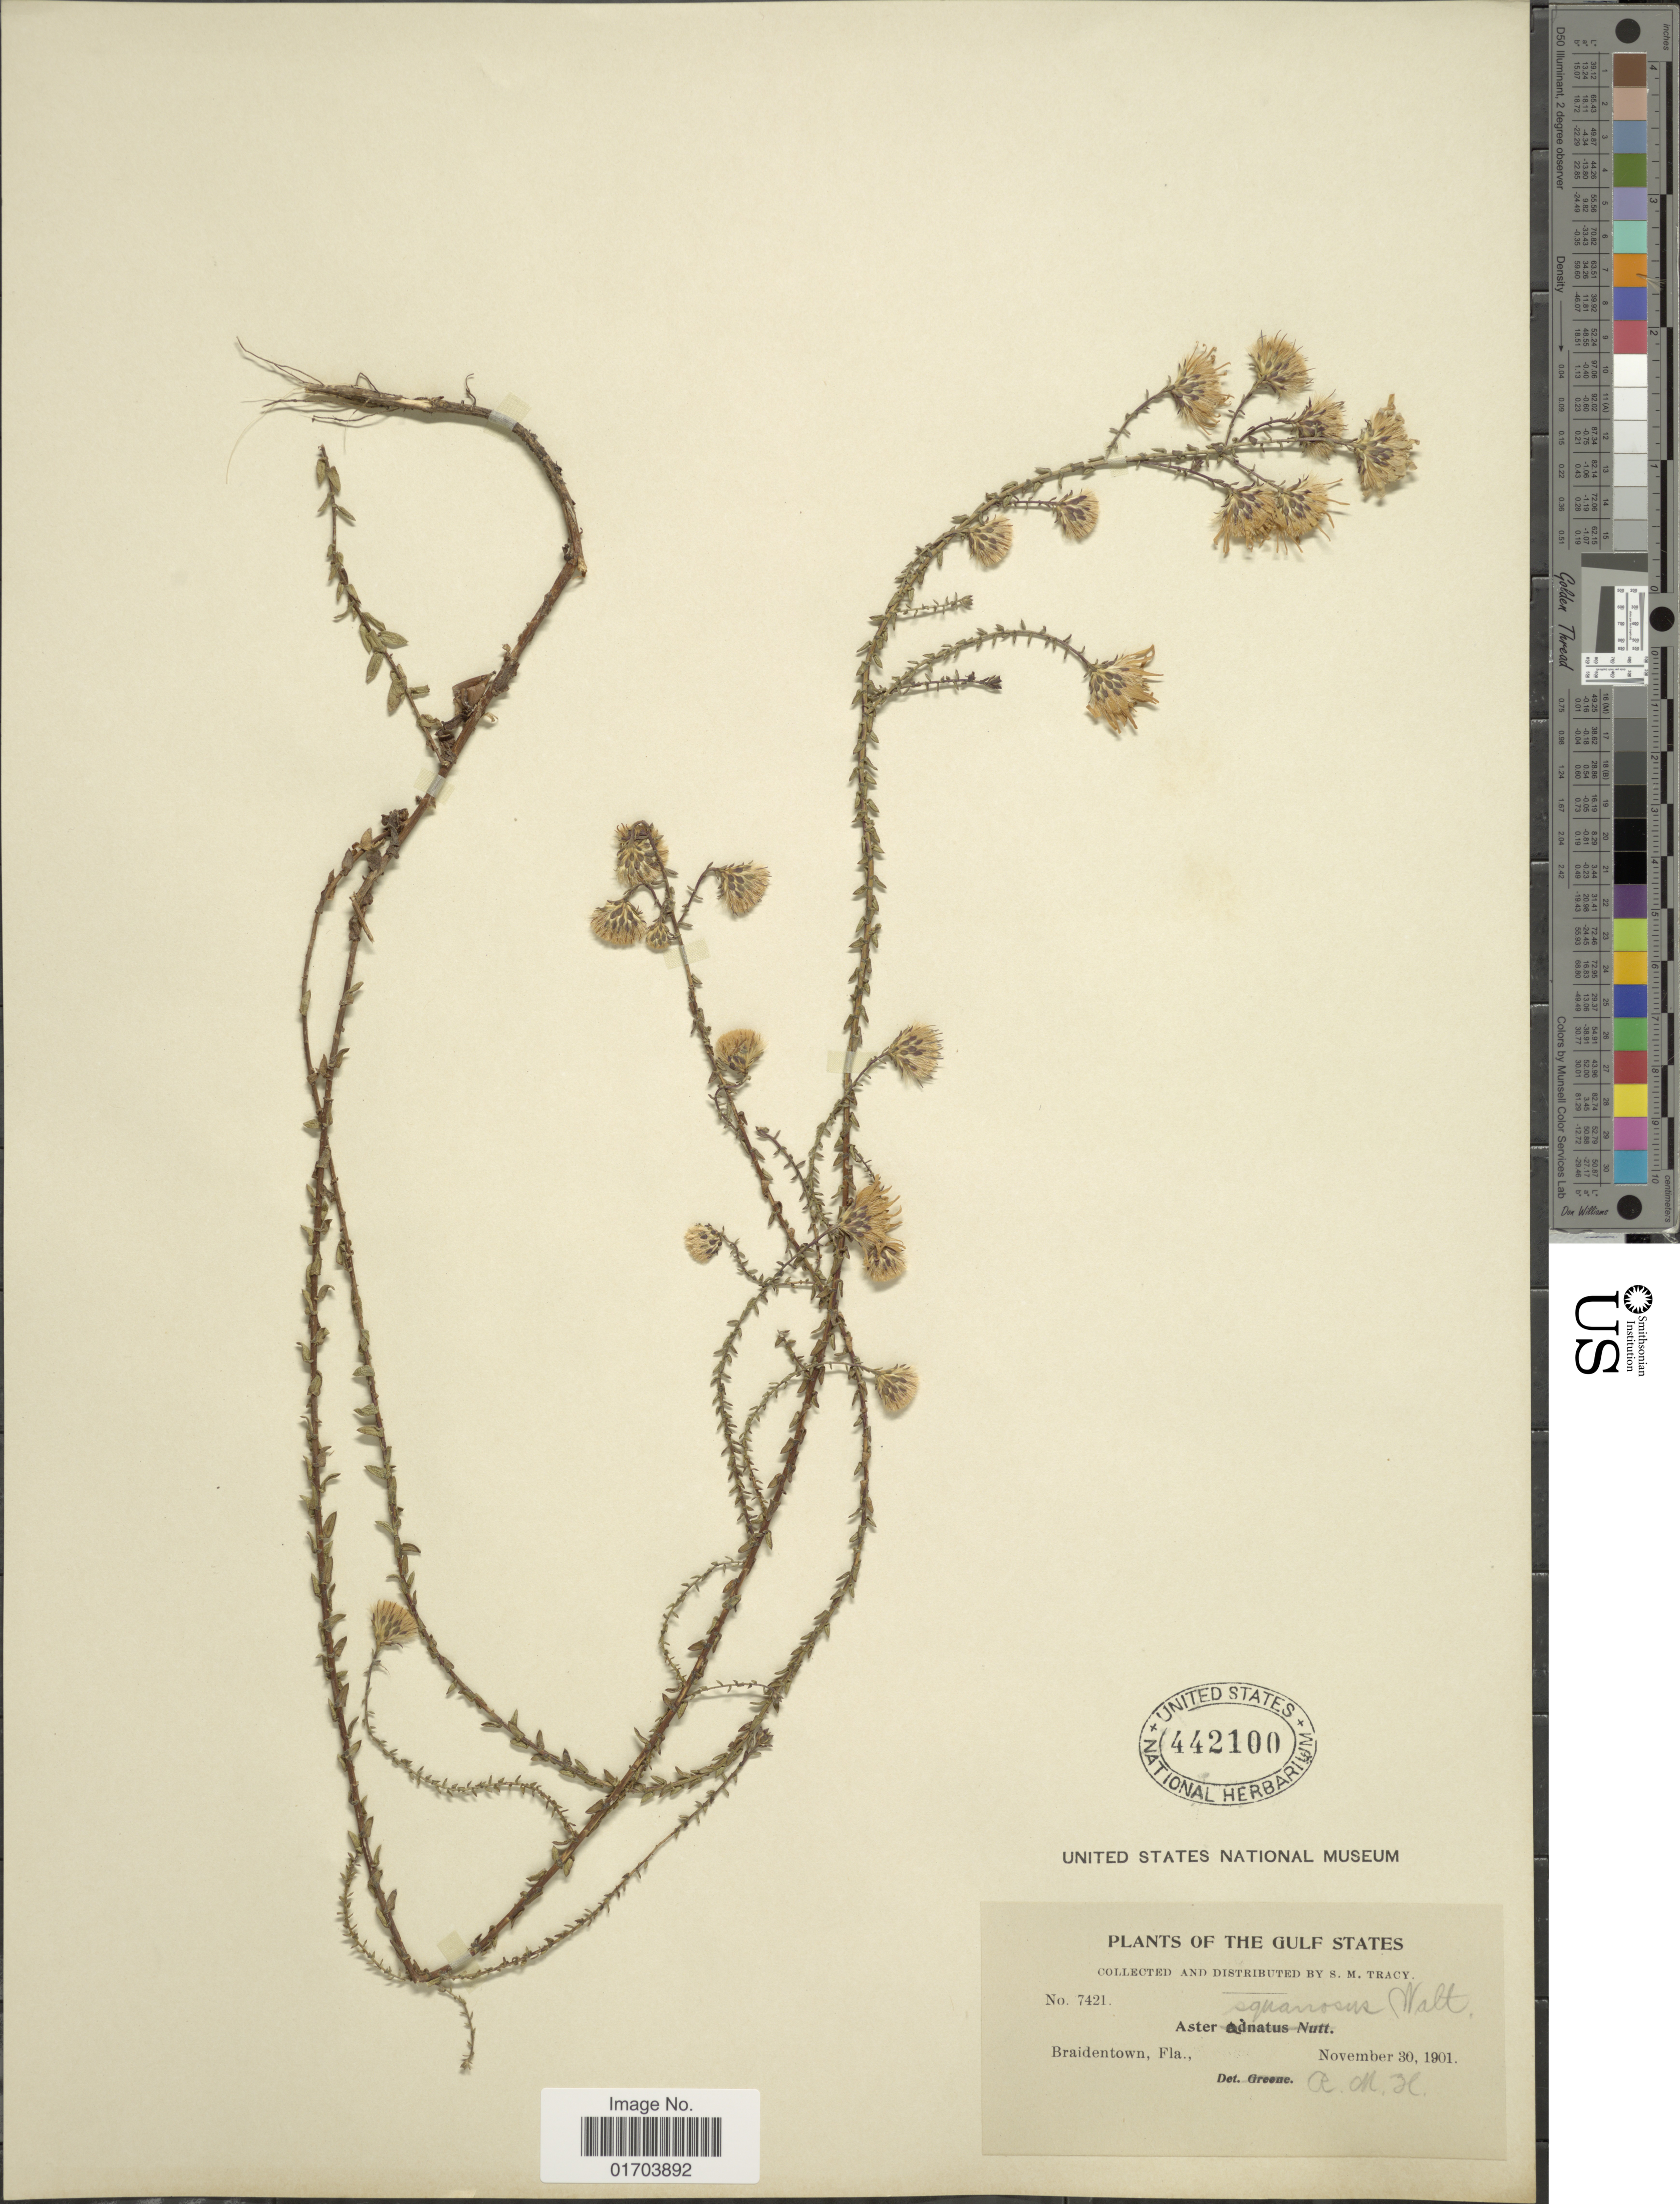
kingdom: Plantae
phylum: Tracheophyta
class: Magnoliopsida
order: Asterales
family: Asteraceae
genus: Symphyotrichum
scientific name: Symphyotrichum walteri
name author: (Alexander) G.L. Nesom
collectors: S. M. Tracy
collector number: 7421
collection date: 1901-11-30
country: United States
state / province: Florida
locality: The Gulf States, Braidentown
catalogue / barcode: US 442100